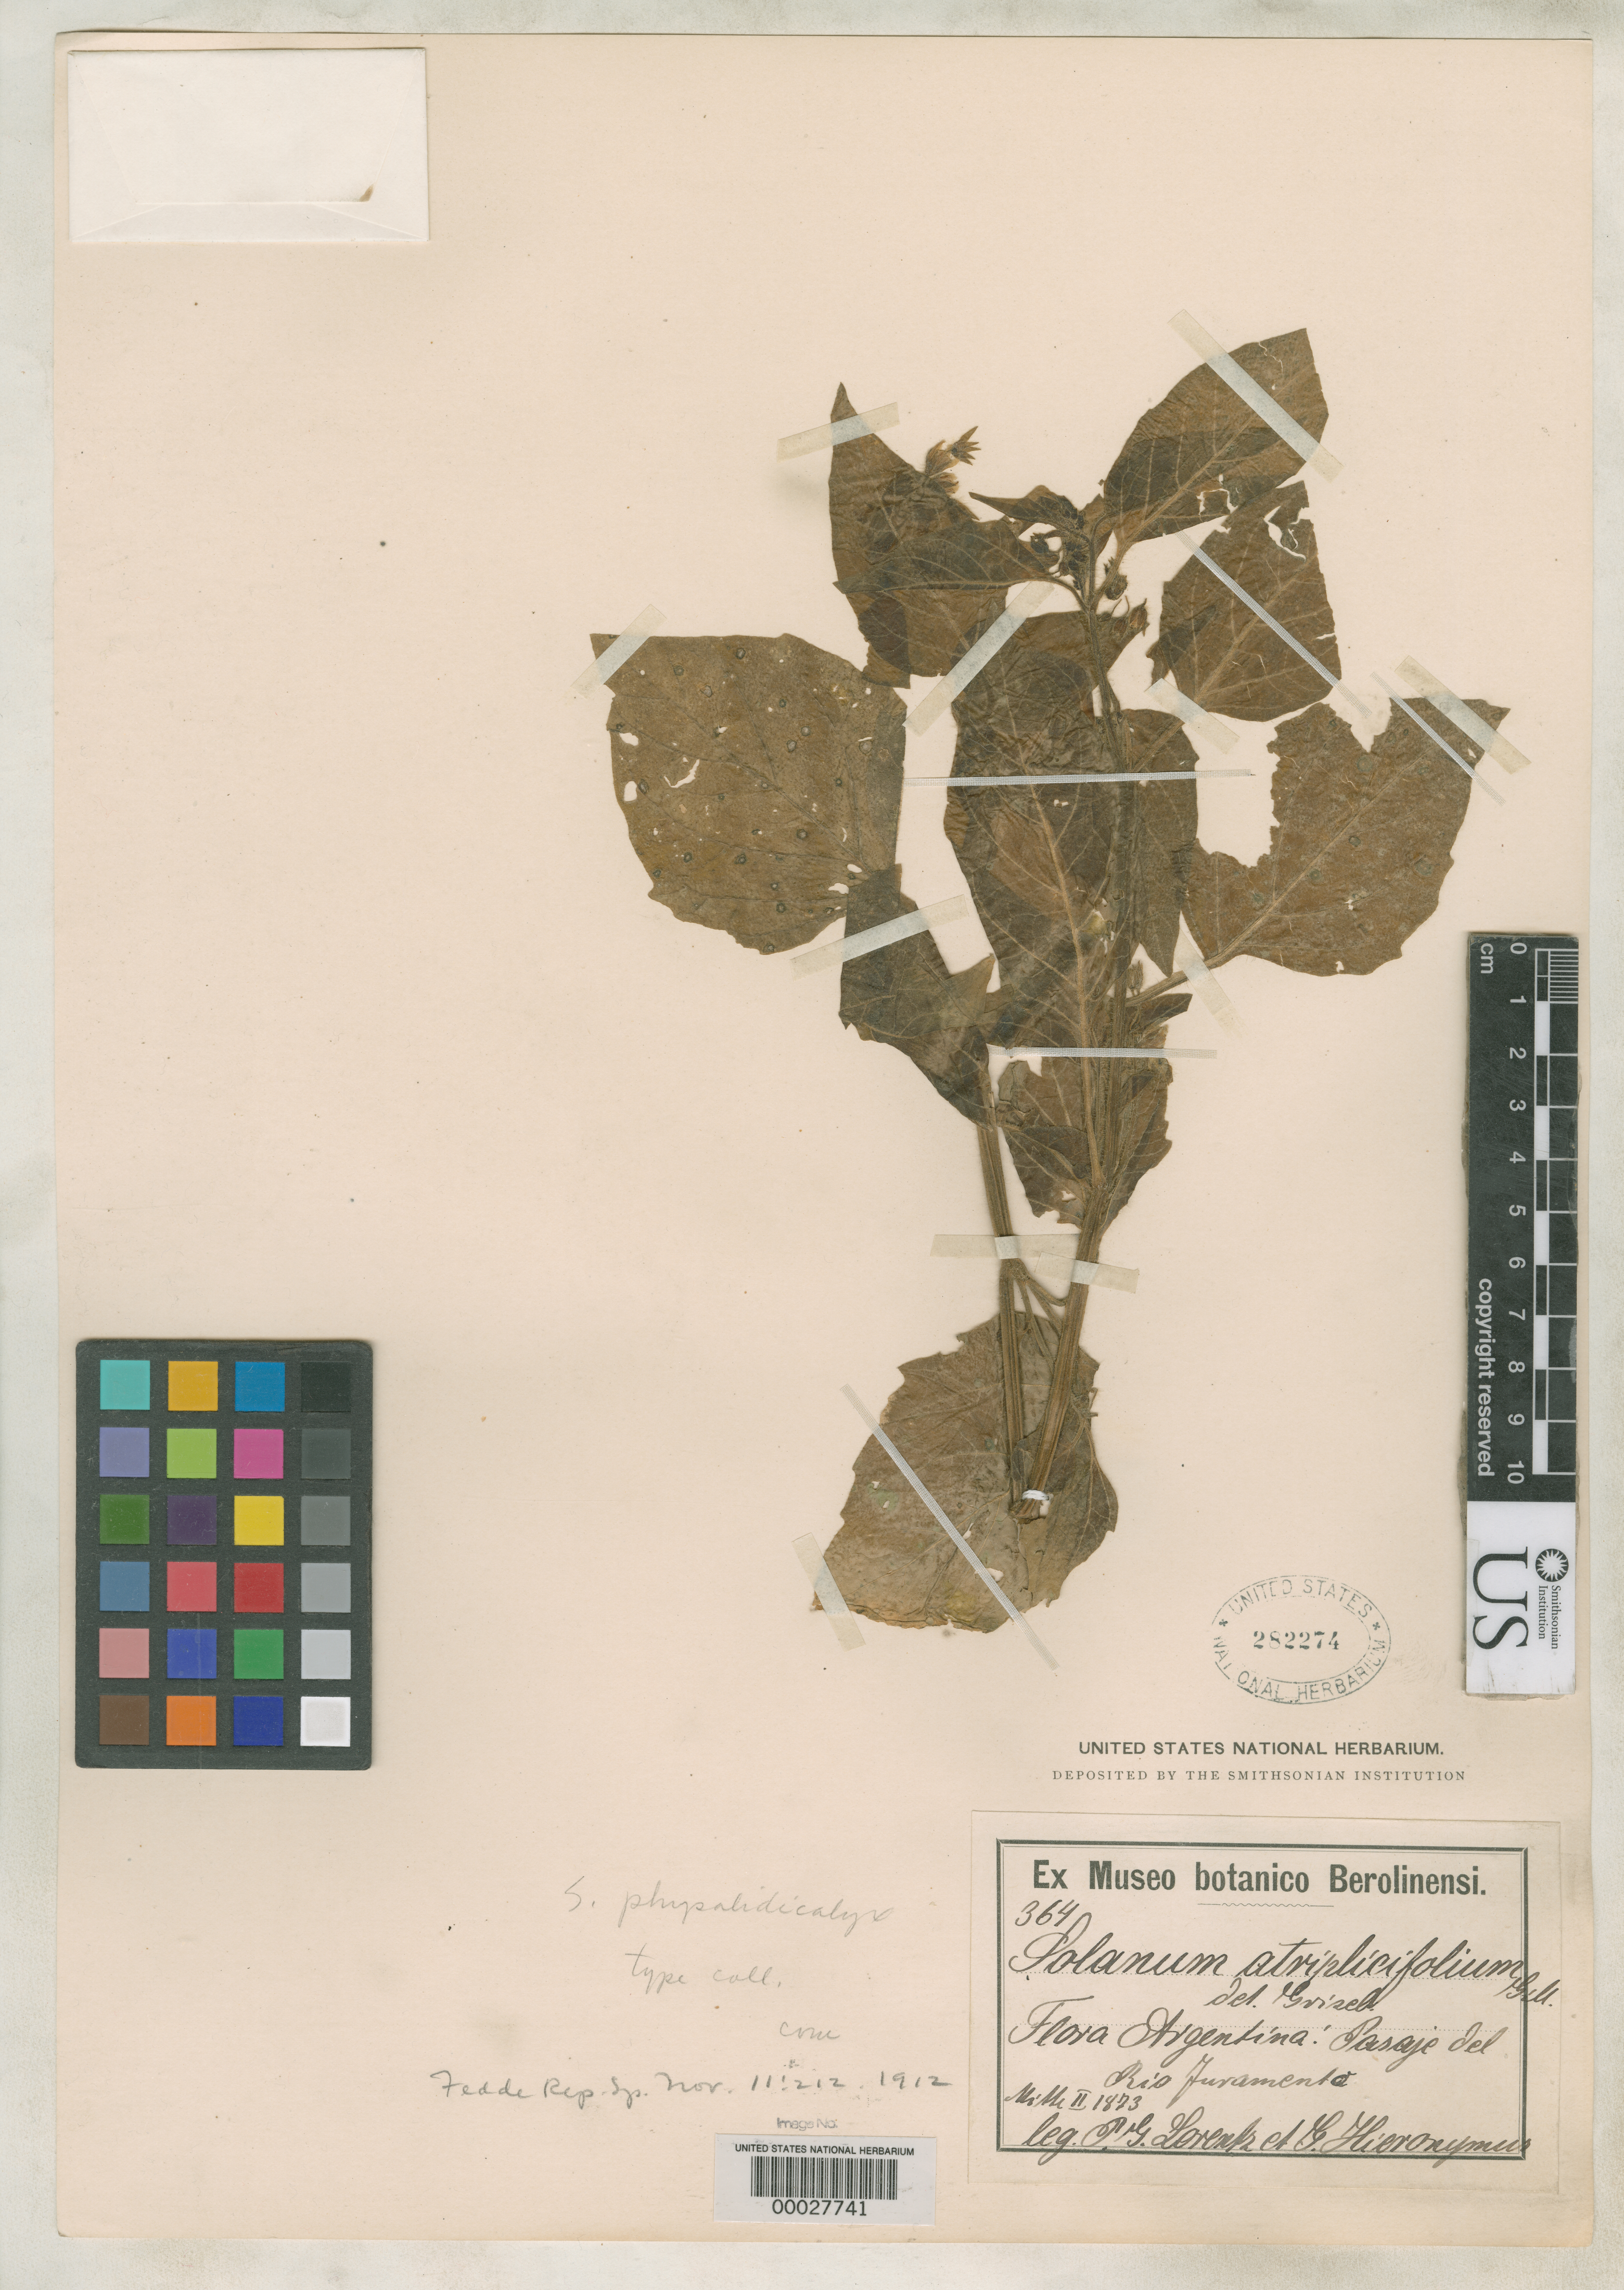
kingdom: Plantae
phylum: Tracheophyta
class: Magnoliopsida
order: Solanales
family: Solanaceae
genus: Solanum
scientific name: Solanum physalidicalyx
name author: Bitter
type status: Isotype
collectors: P. G. Lorentz & G. H. Hieronymus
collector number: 364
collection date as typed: Feb 1873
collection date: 1873-02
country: Argentina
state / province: Salta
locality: Pasaje del Rio Juramento.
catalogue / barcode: US 282274